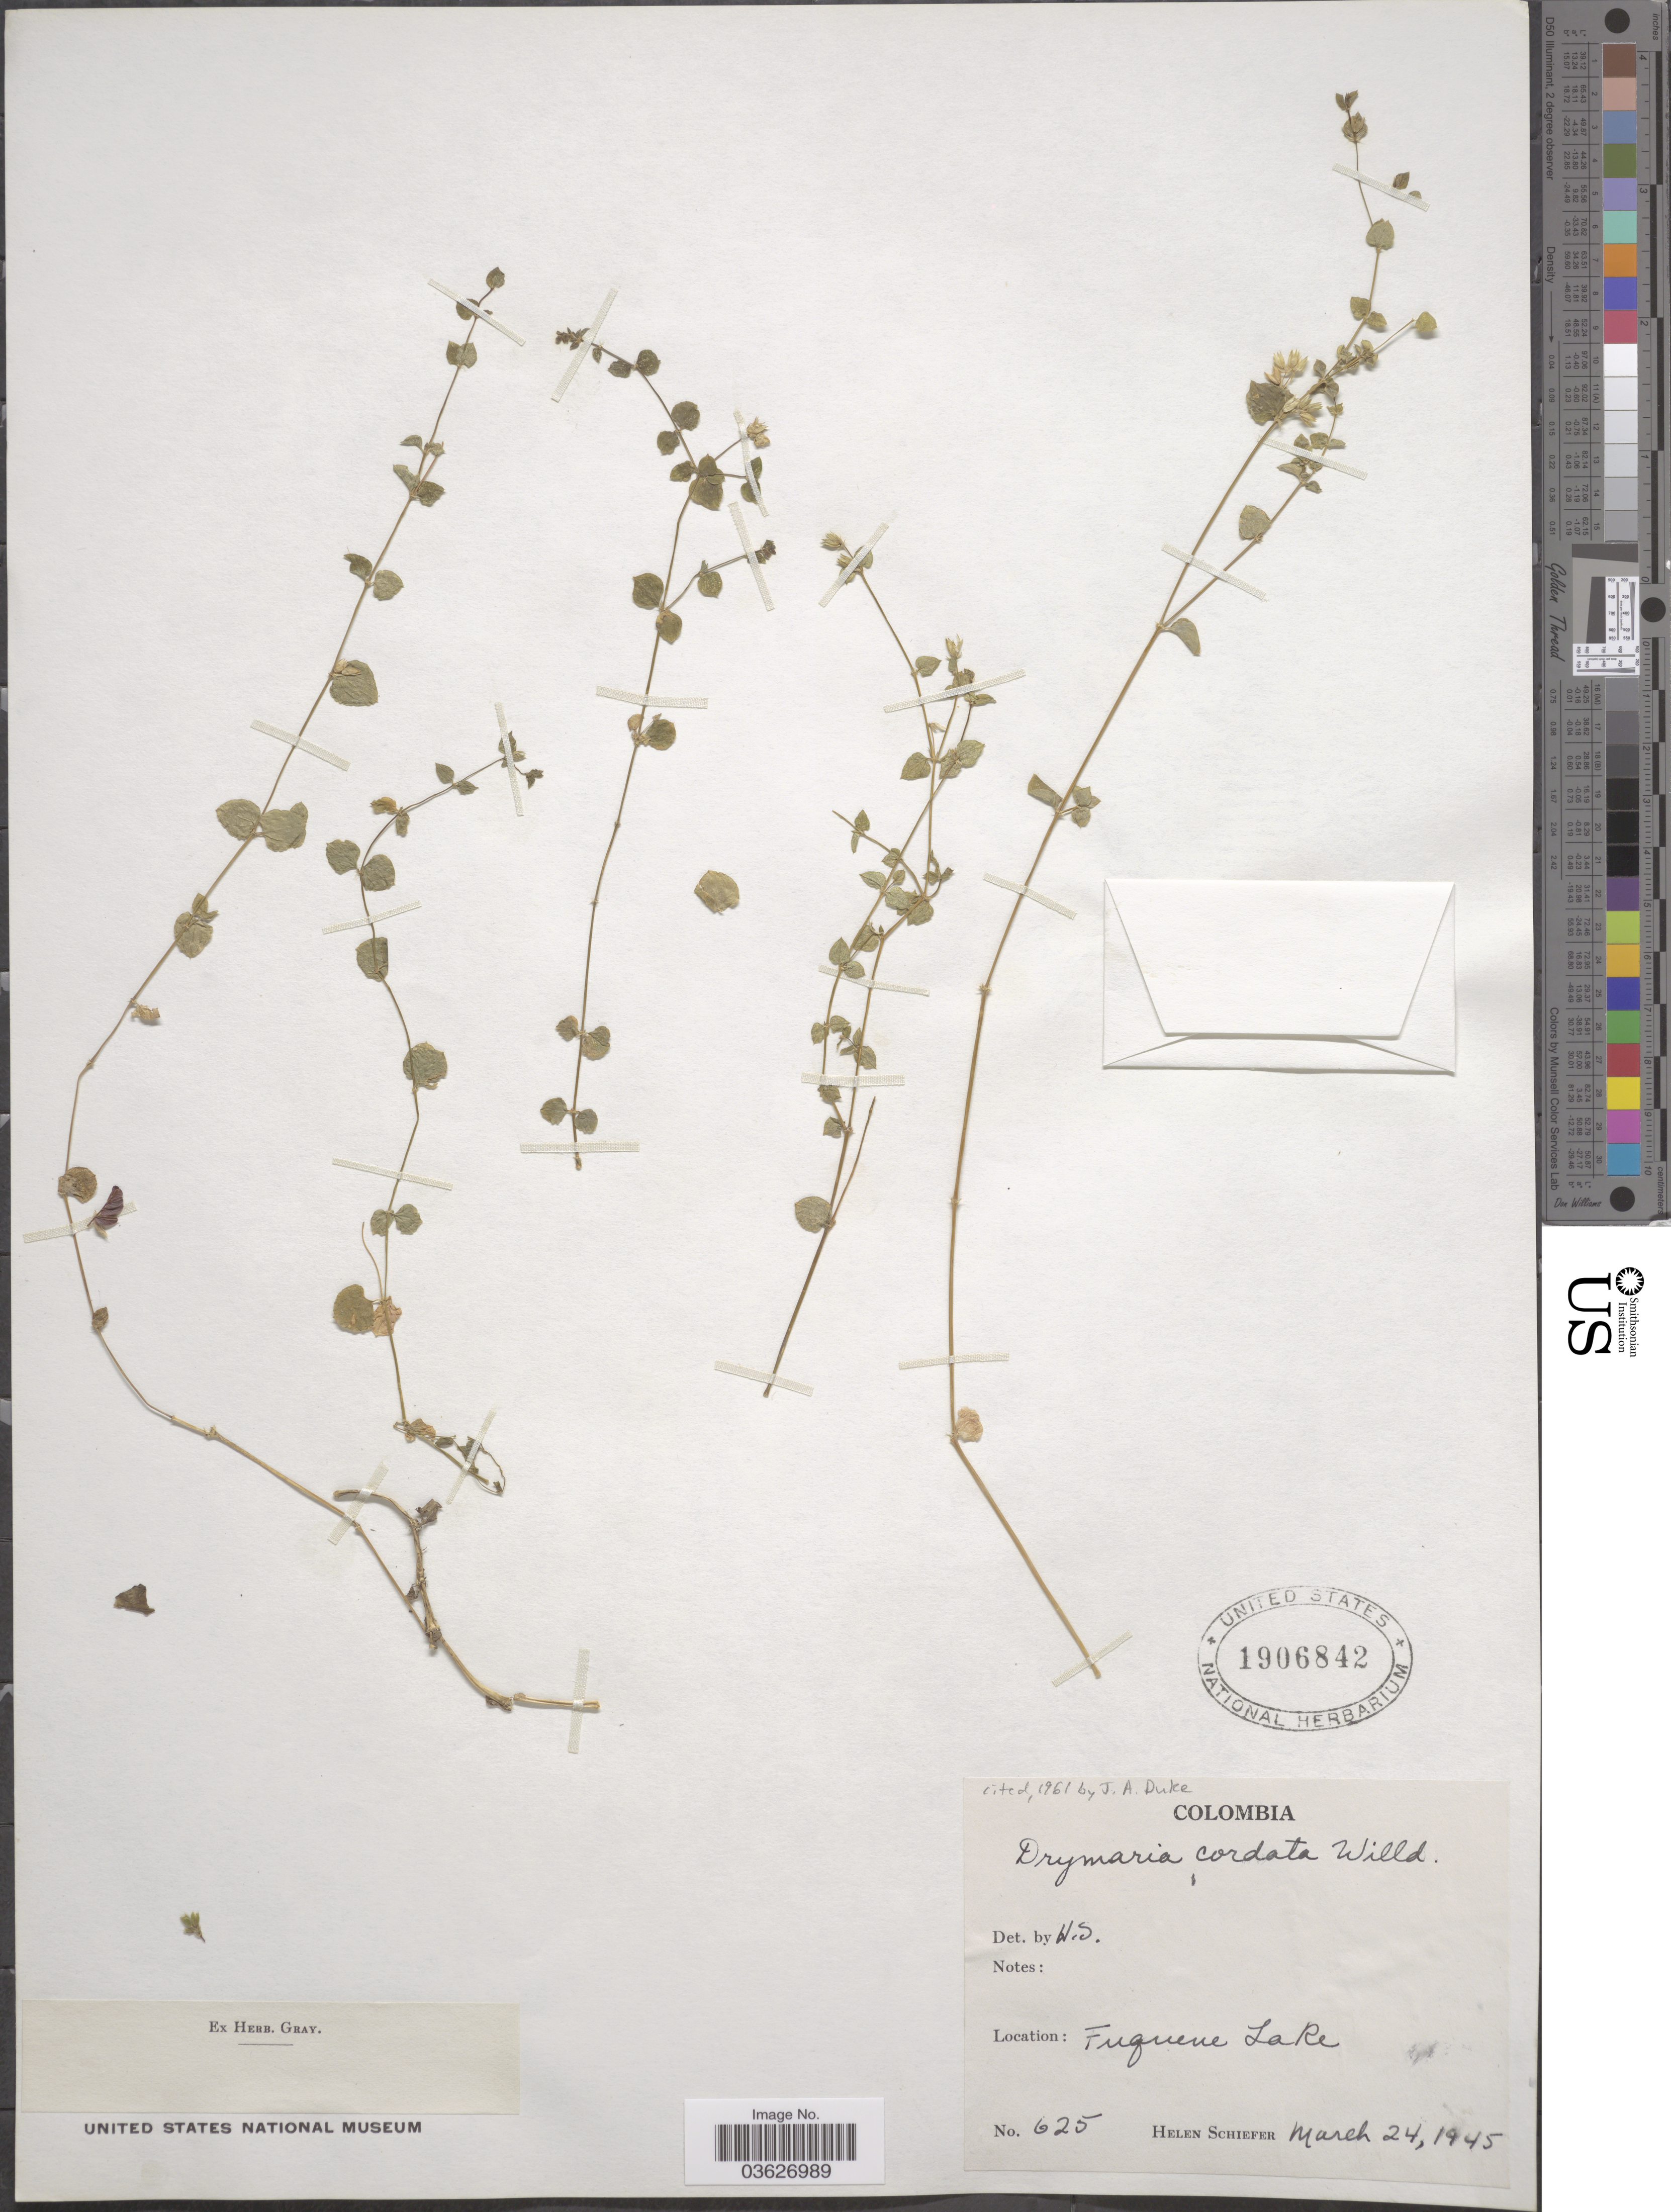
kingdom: Plantae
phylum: Tracheophyta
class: Magnoliopsida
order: Caryophyllales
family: Caryophyllaceae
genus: Drymaria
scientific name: Drymaria cordata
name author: (L.) Willd. ex Schult.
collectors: H. Schiefer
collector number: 625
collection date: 1945-03-24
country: Colombia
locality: Fuquene Lake.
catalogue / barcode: US 1906842